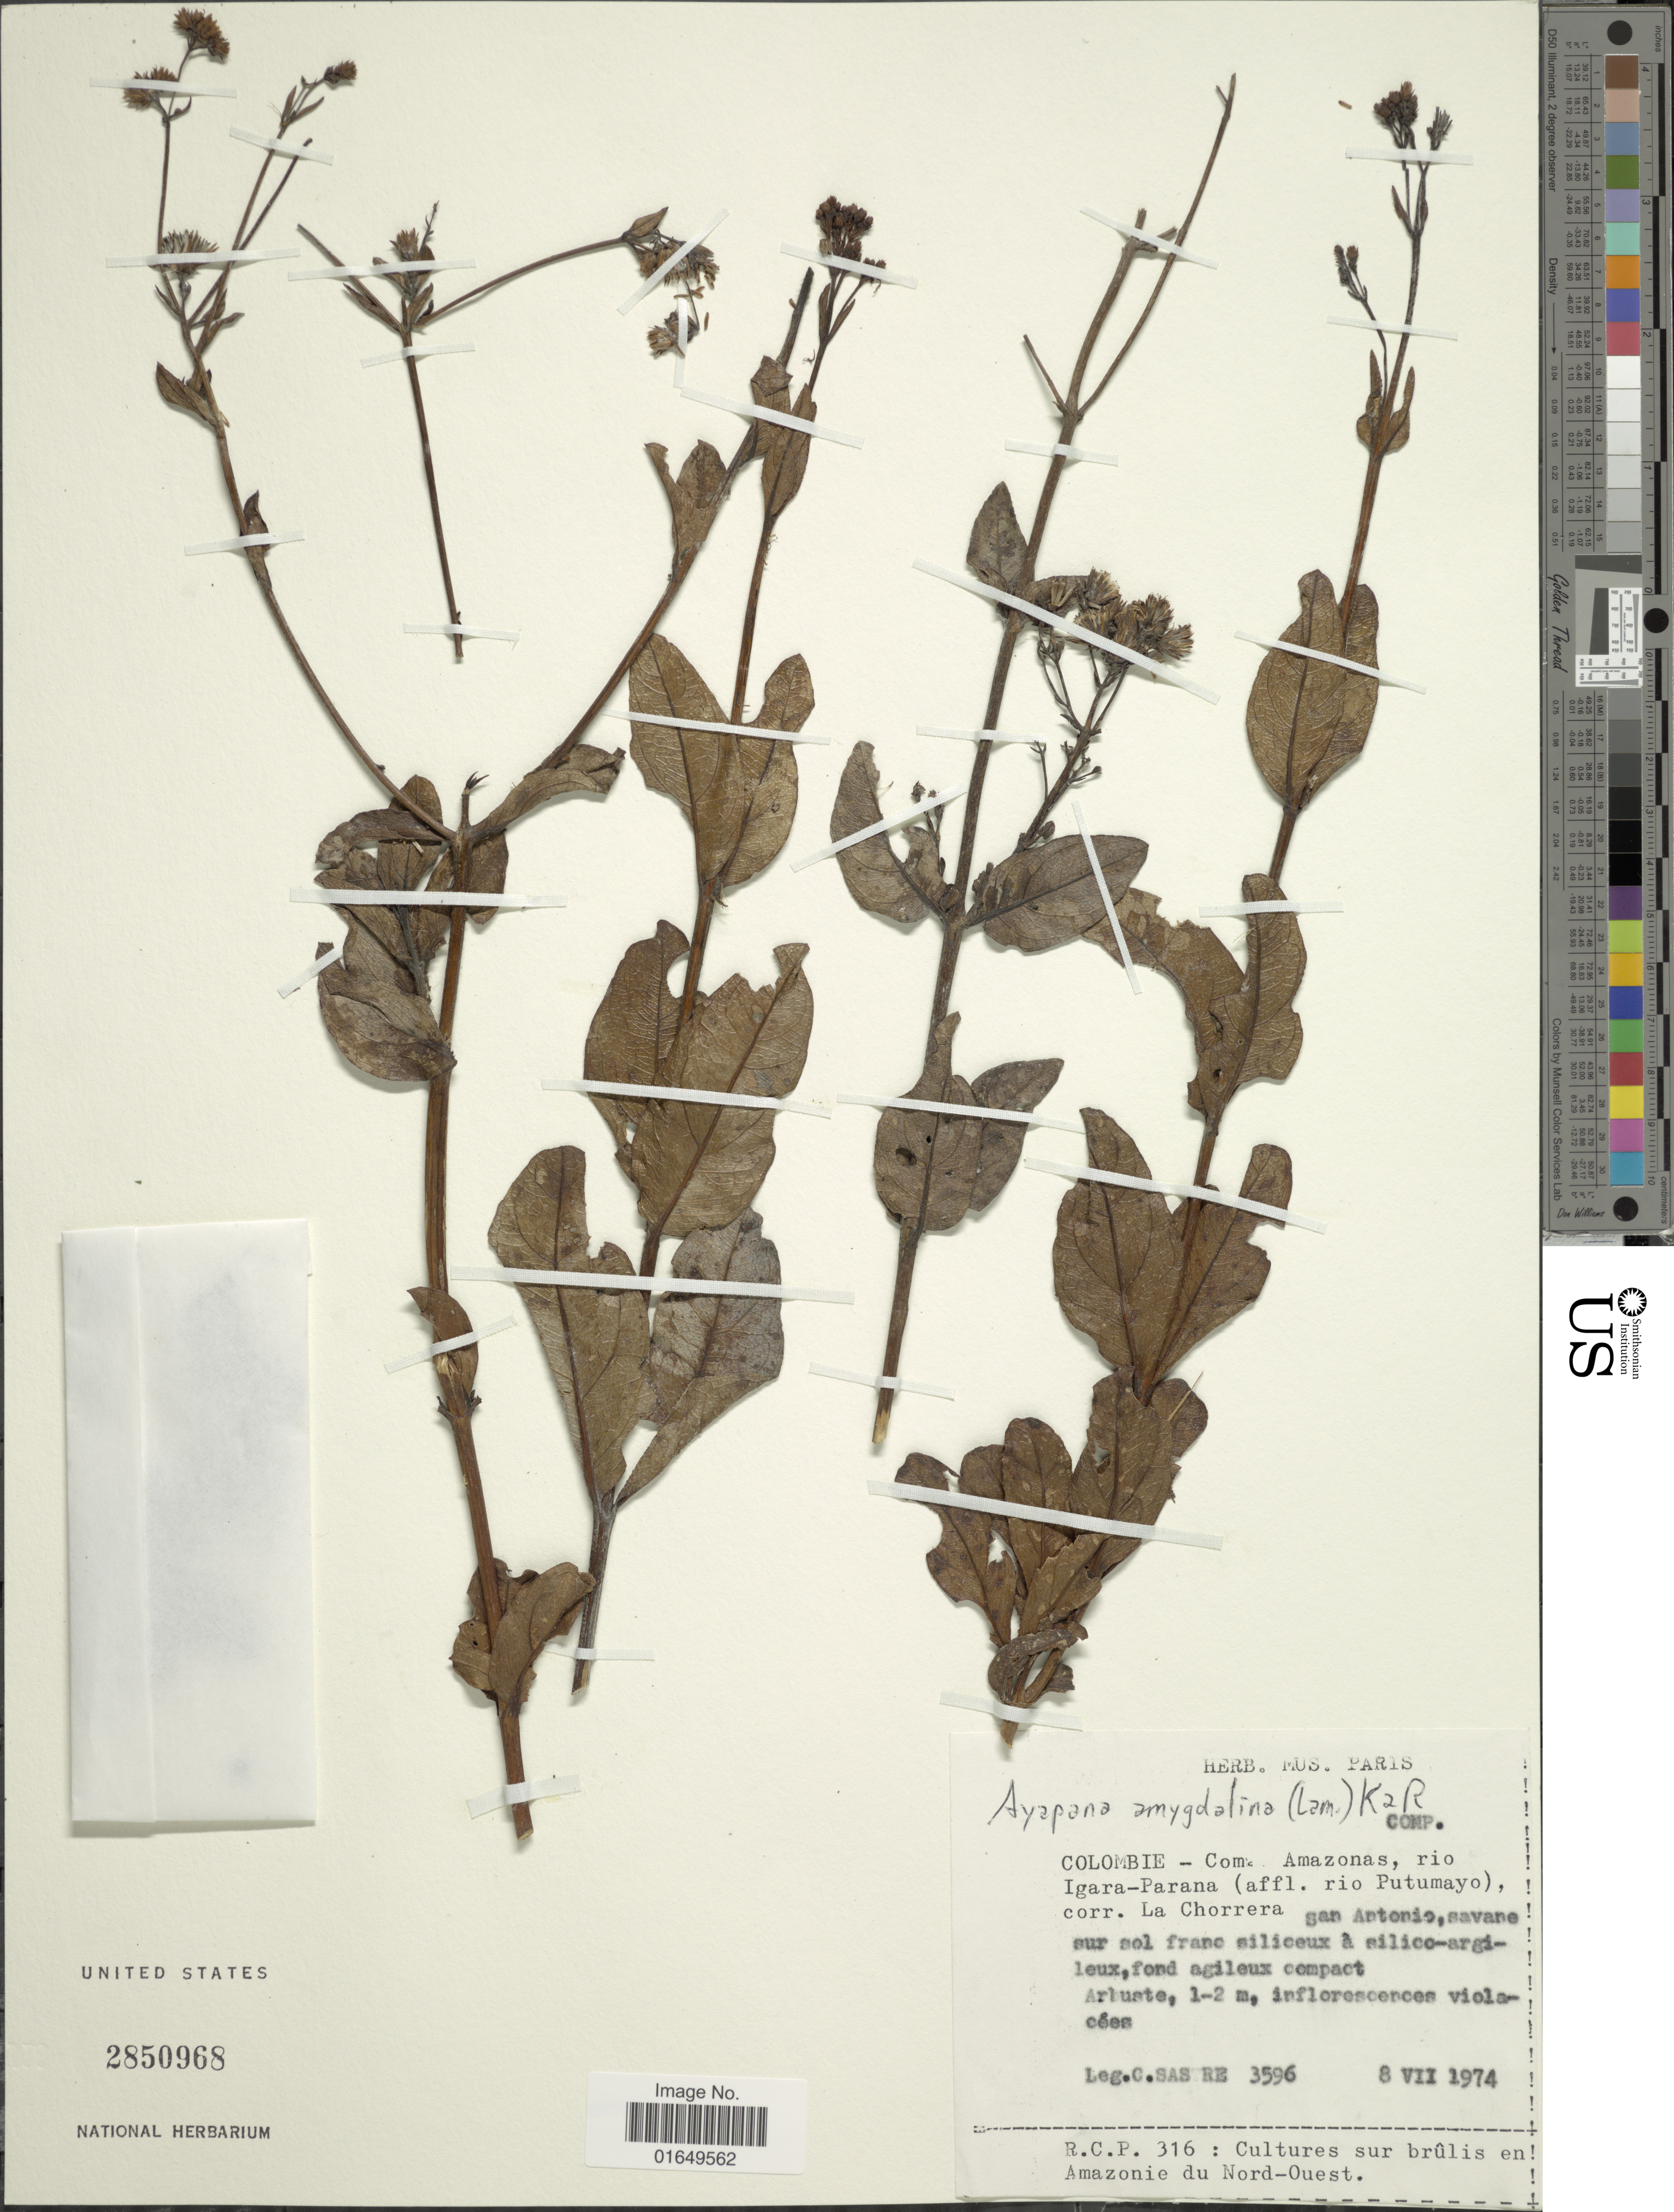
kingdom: Plantae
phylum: Tracheophyta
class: Magnoliopsida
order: Asterales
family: Asteraceae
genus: Ayapana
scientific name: Ayapana amygdalina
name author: (Lam.) R.M. King & H. Rob.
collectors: C. Sastre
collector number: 3596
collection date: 1974-07-08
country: Colombia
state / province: Amazônas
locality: Colombie - Coma. Rio Igara-Parana (affl. rio Putumayo), corr. La Chorrera. San Antonio [interpreted]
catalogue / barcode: US 2850968